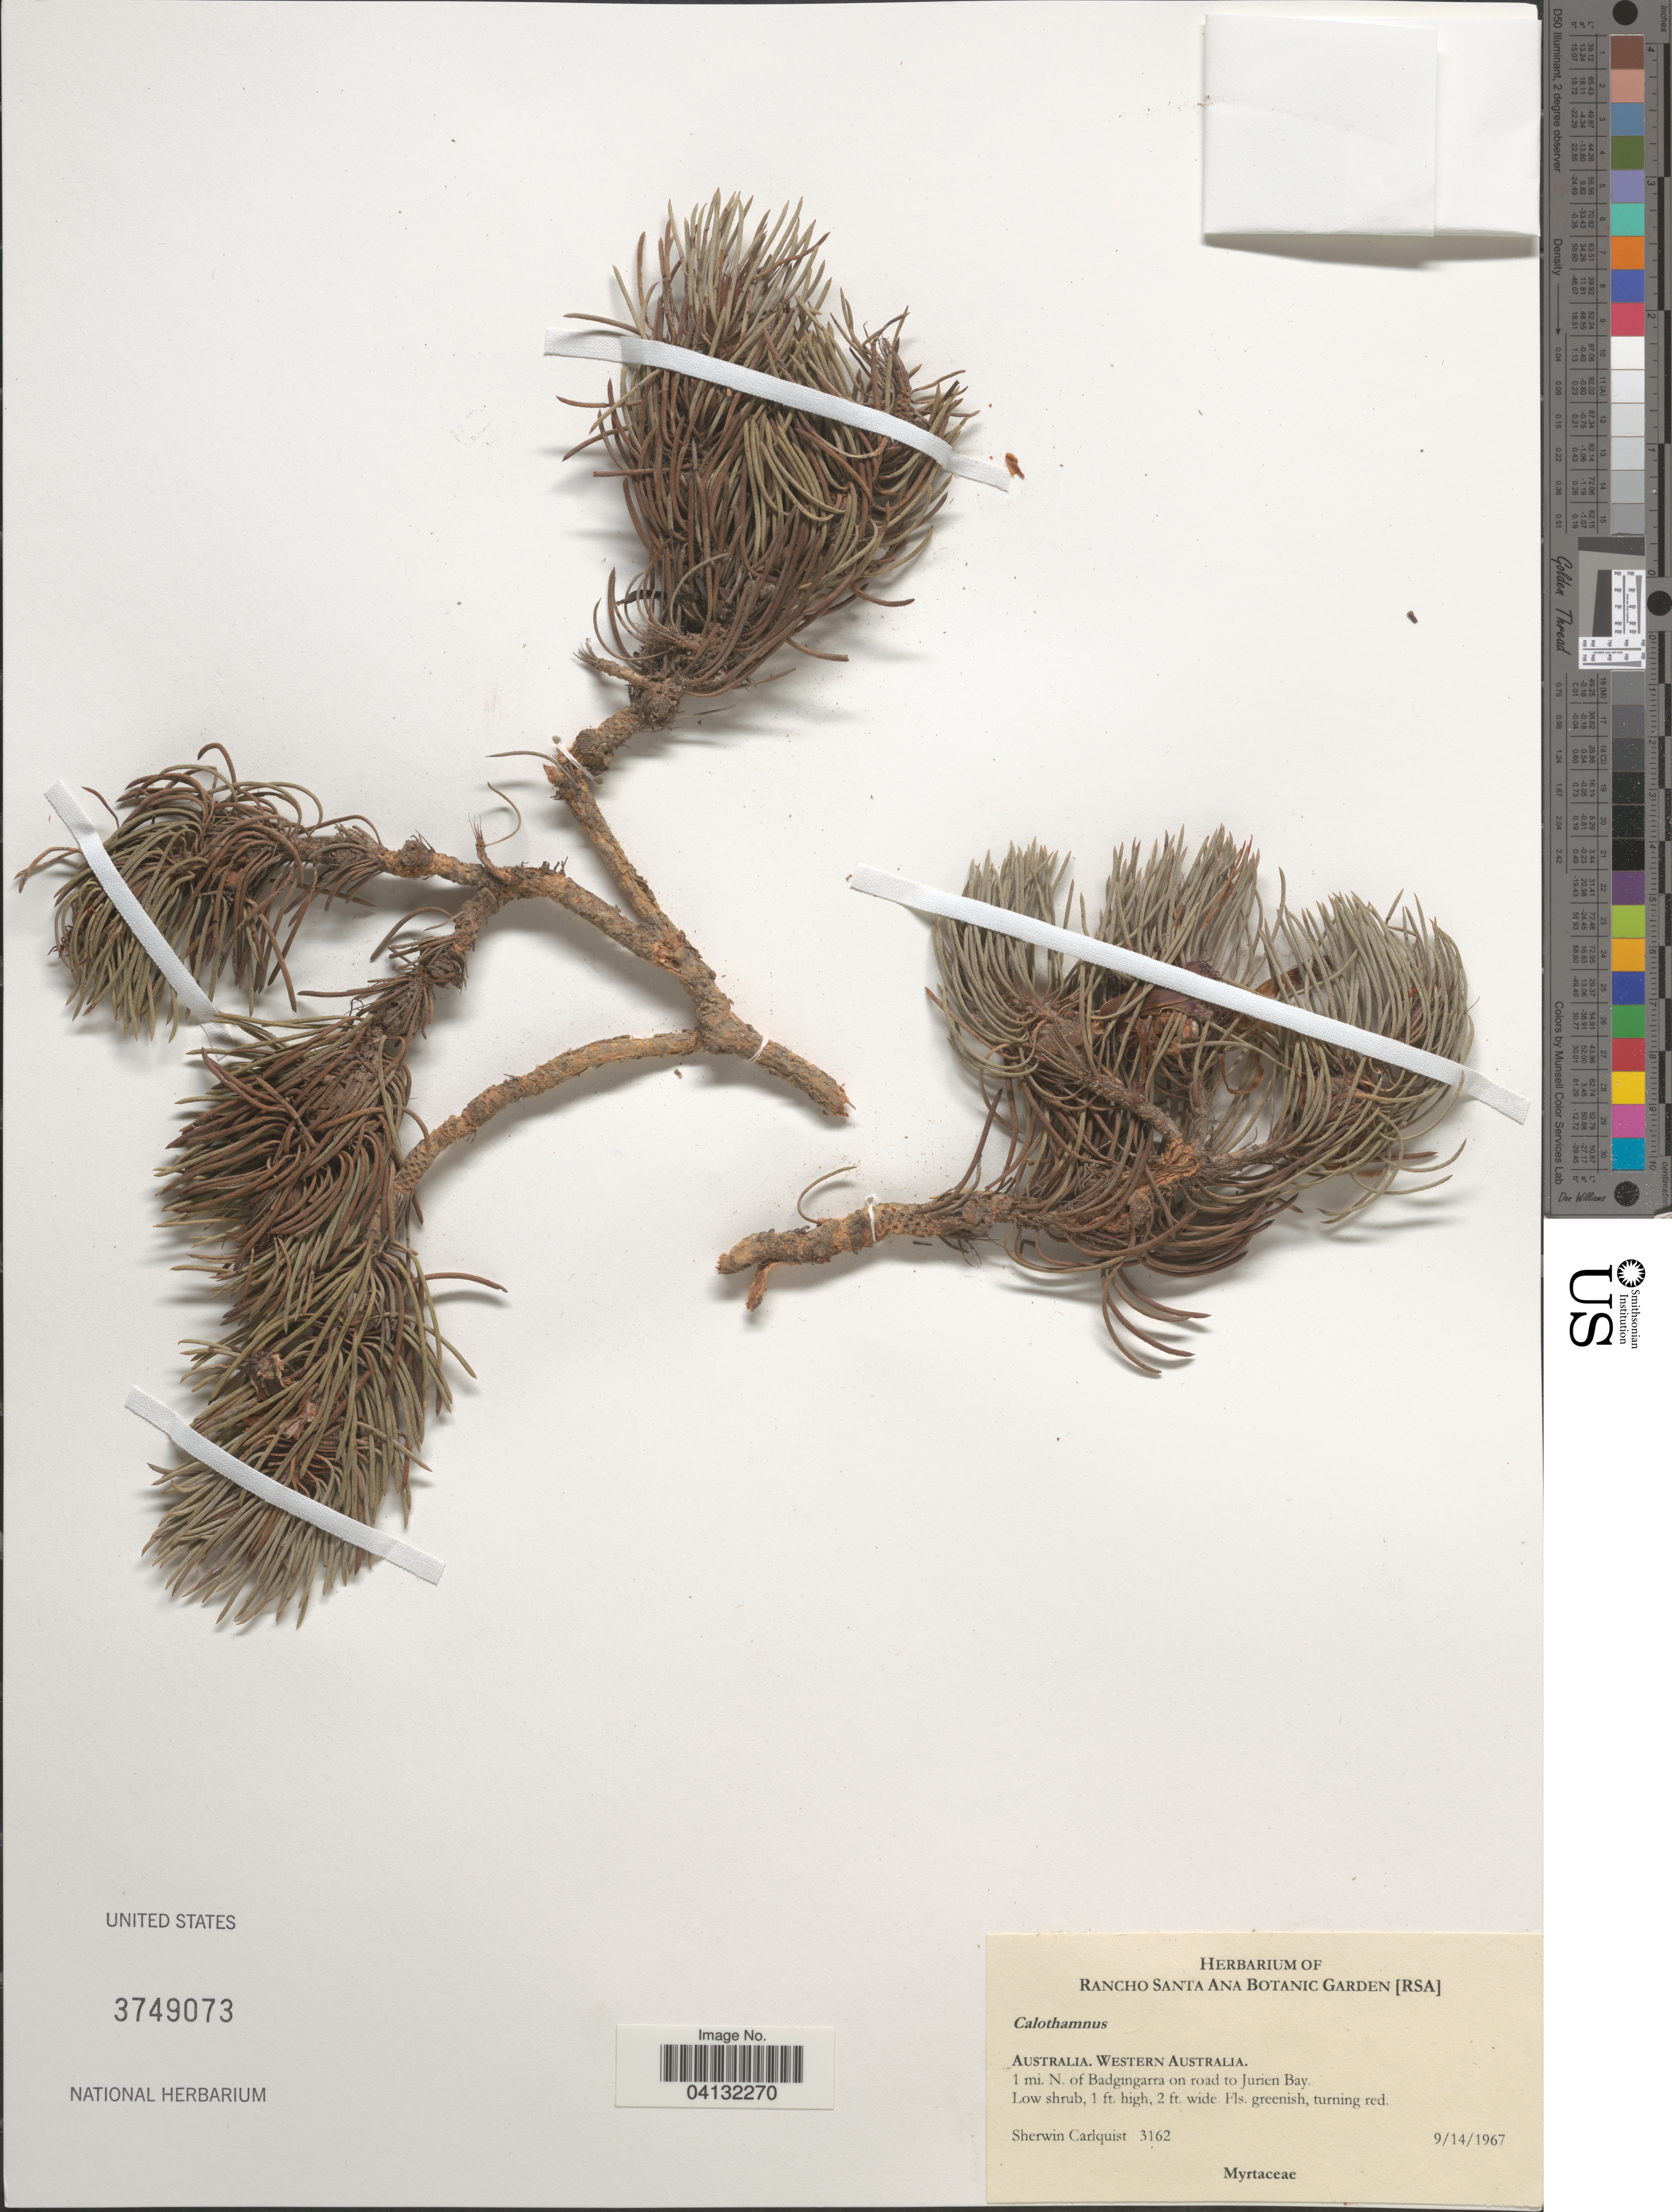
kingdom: Plantae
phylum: Tracheophyta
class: Magnoliopsida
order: Myrtales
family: Myrtaceae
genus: Calothamnus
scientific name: Calothamnus sp.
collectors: S. Carlquist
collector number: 3162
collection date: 1967-09-14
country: Australia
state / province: Western Australia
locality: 1 mi. N. of Badgingarra on road to Jurien Bay.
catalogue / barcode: US 3749073